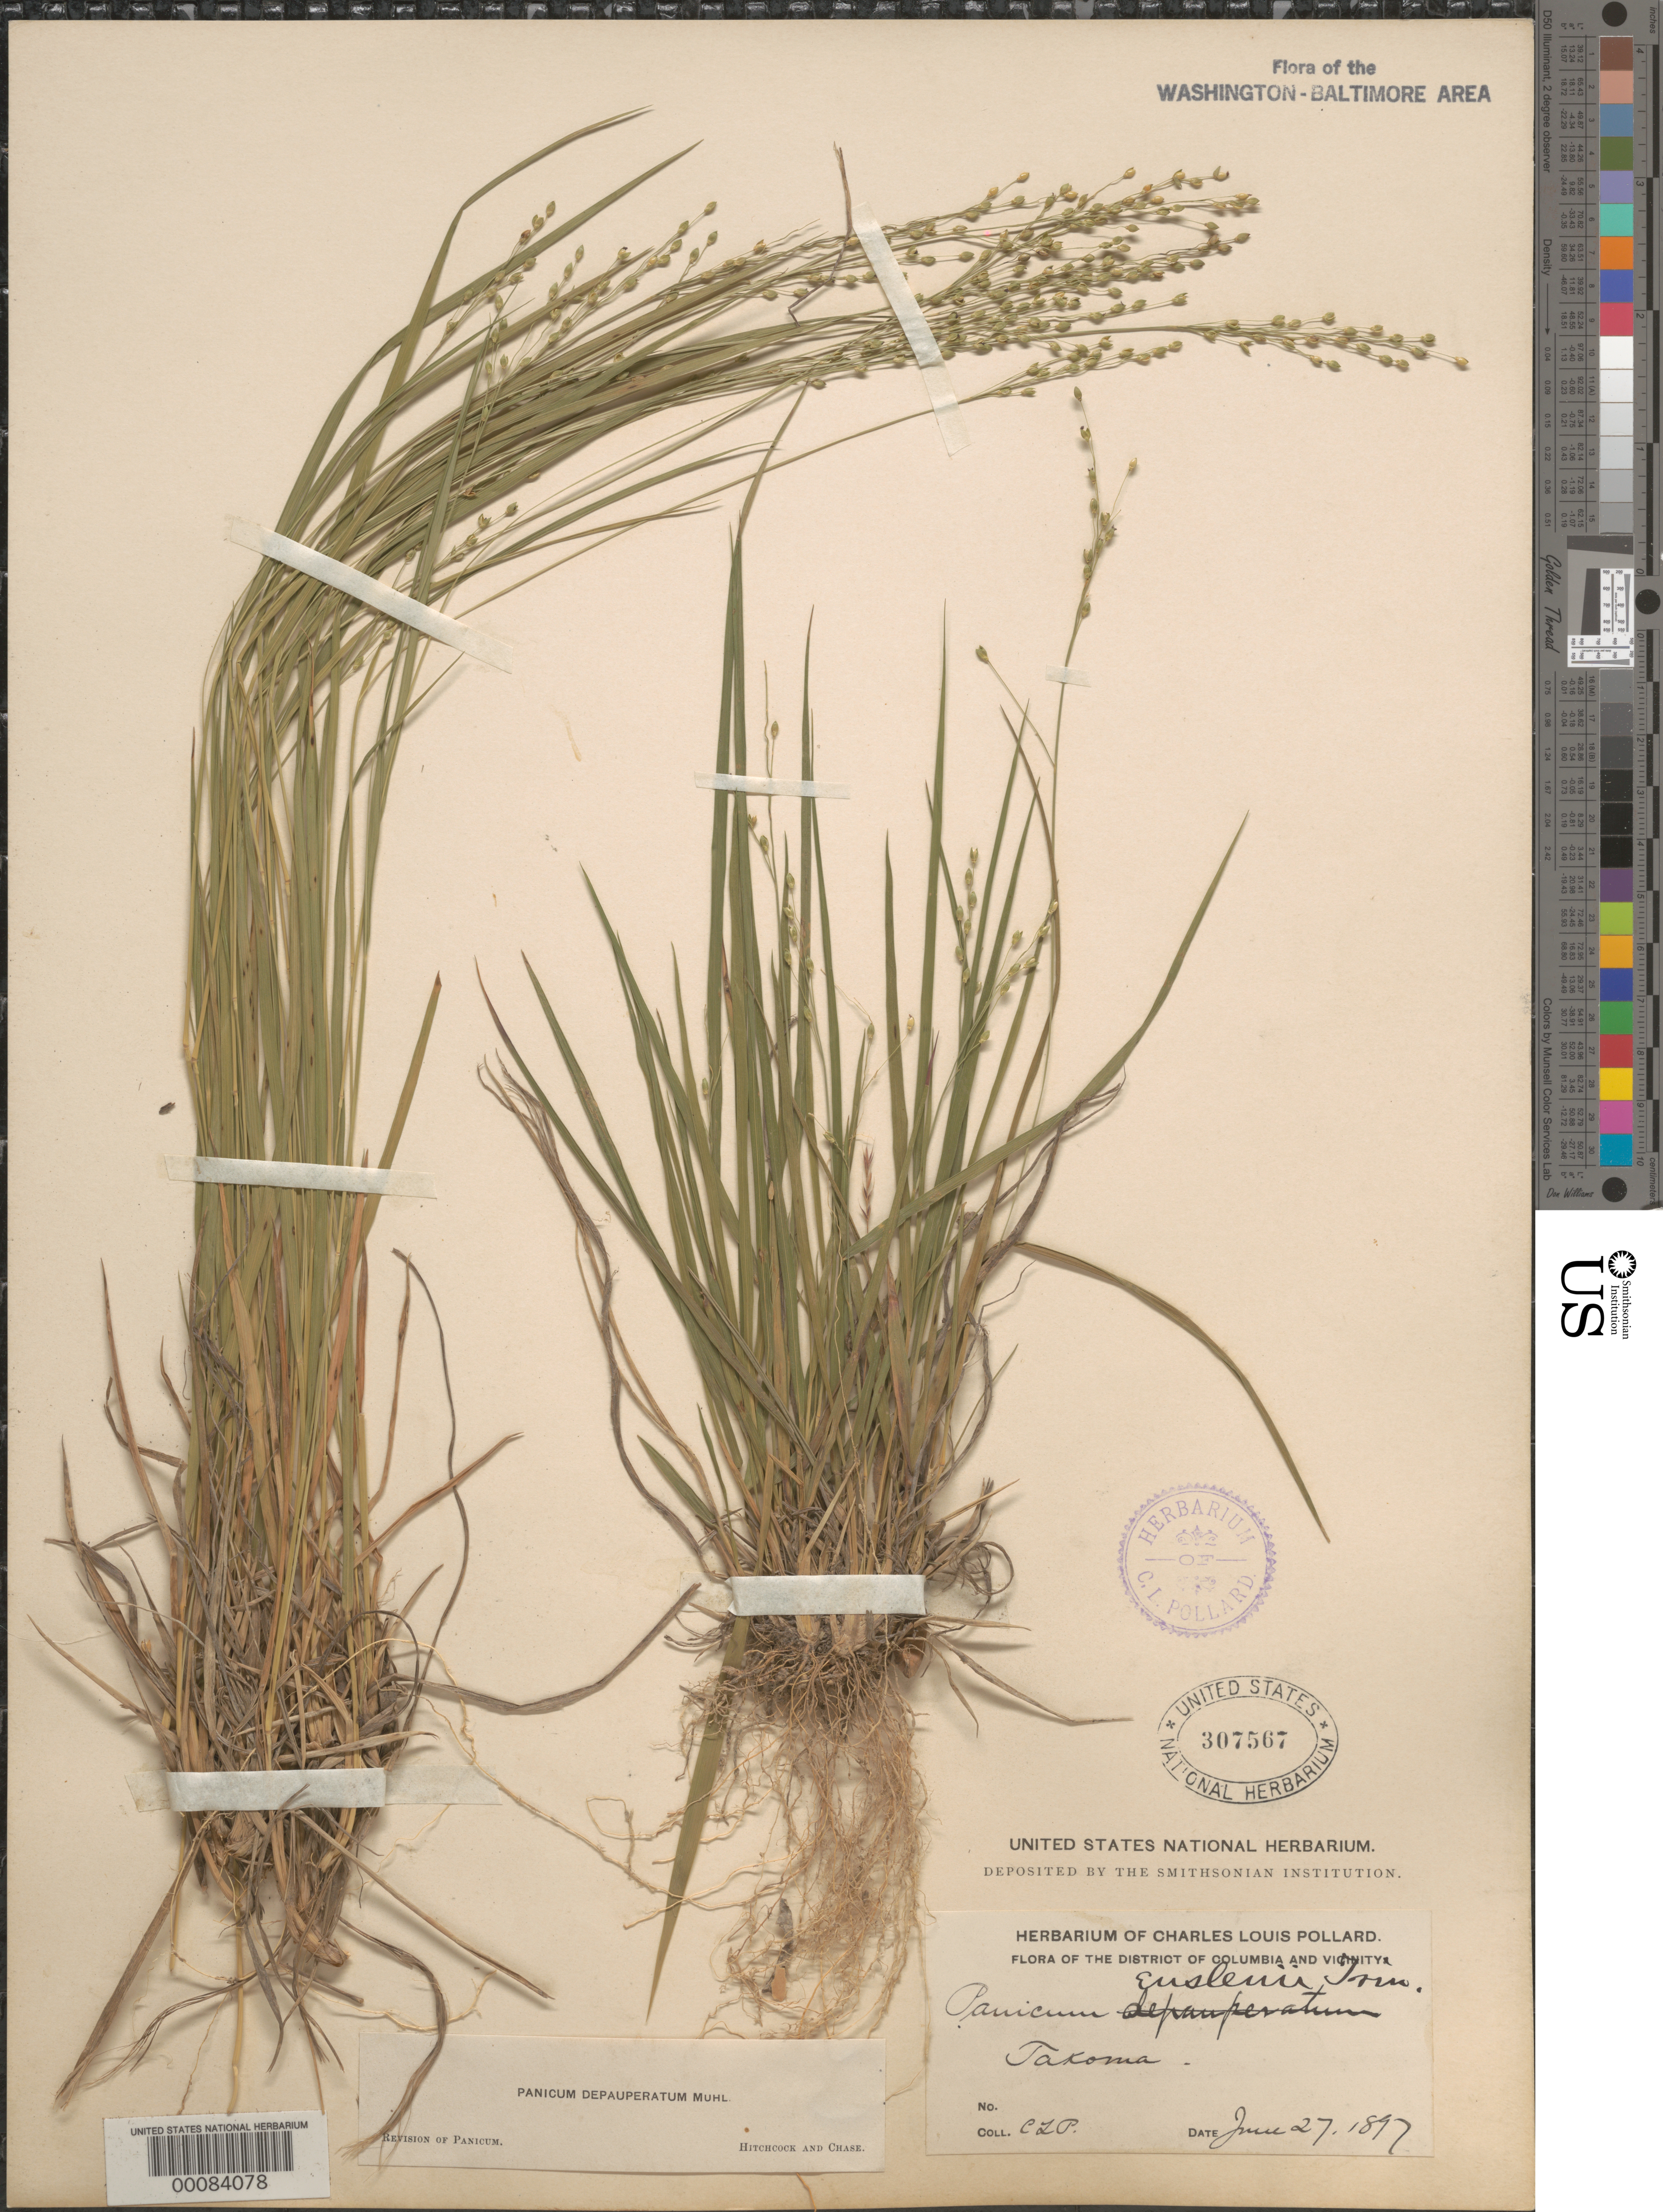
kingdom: Plantae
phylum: Tracheophyta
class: Liliopsida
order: Poales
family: Poaceae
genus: Dichanthelium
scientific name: Dichanthelium depauperatum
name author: (Muhl.) Gould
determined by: Hitchcock, A. S.; Chase, [M.] A.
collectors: C. L. Pollard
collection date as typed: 27 Jun 1897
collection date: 1897-06-27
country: United States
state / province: District of Columbia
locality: Takoma Park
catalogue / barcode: US 307567